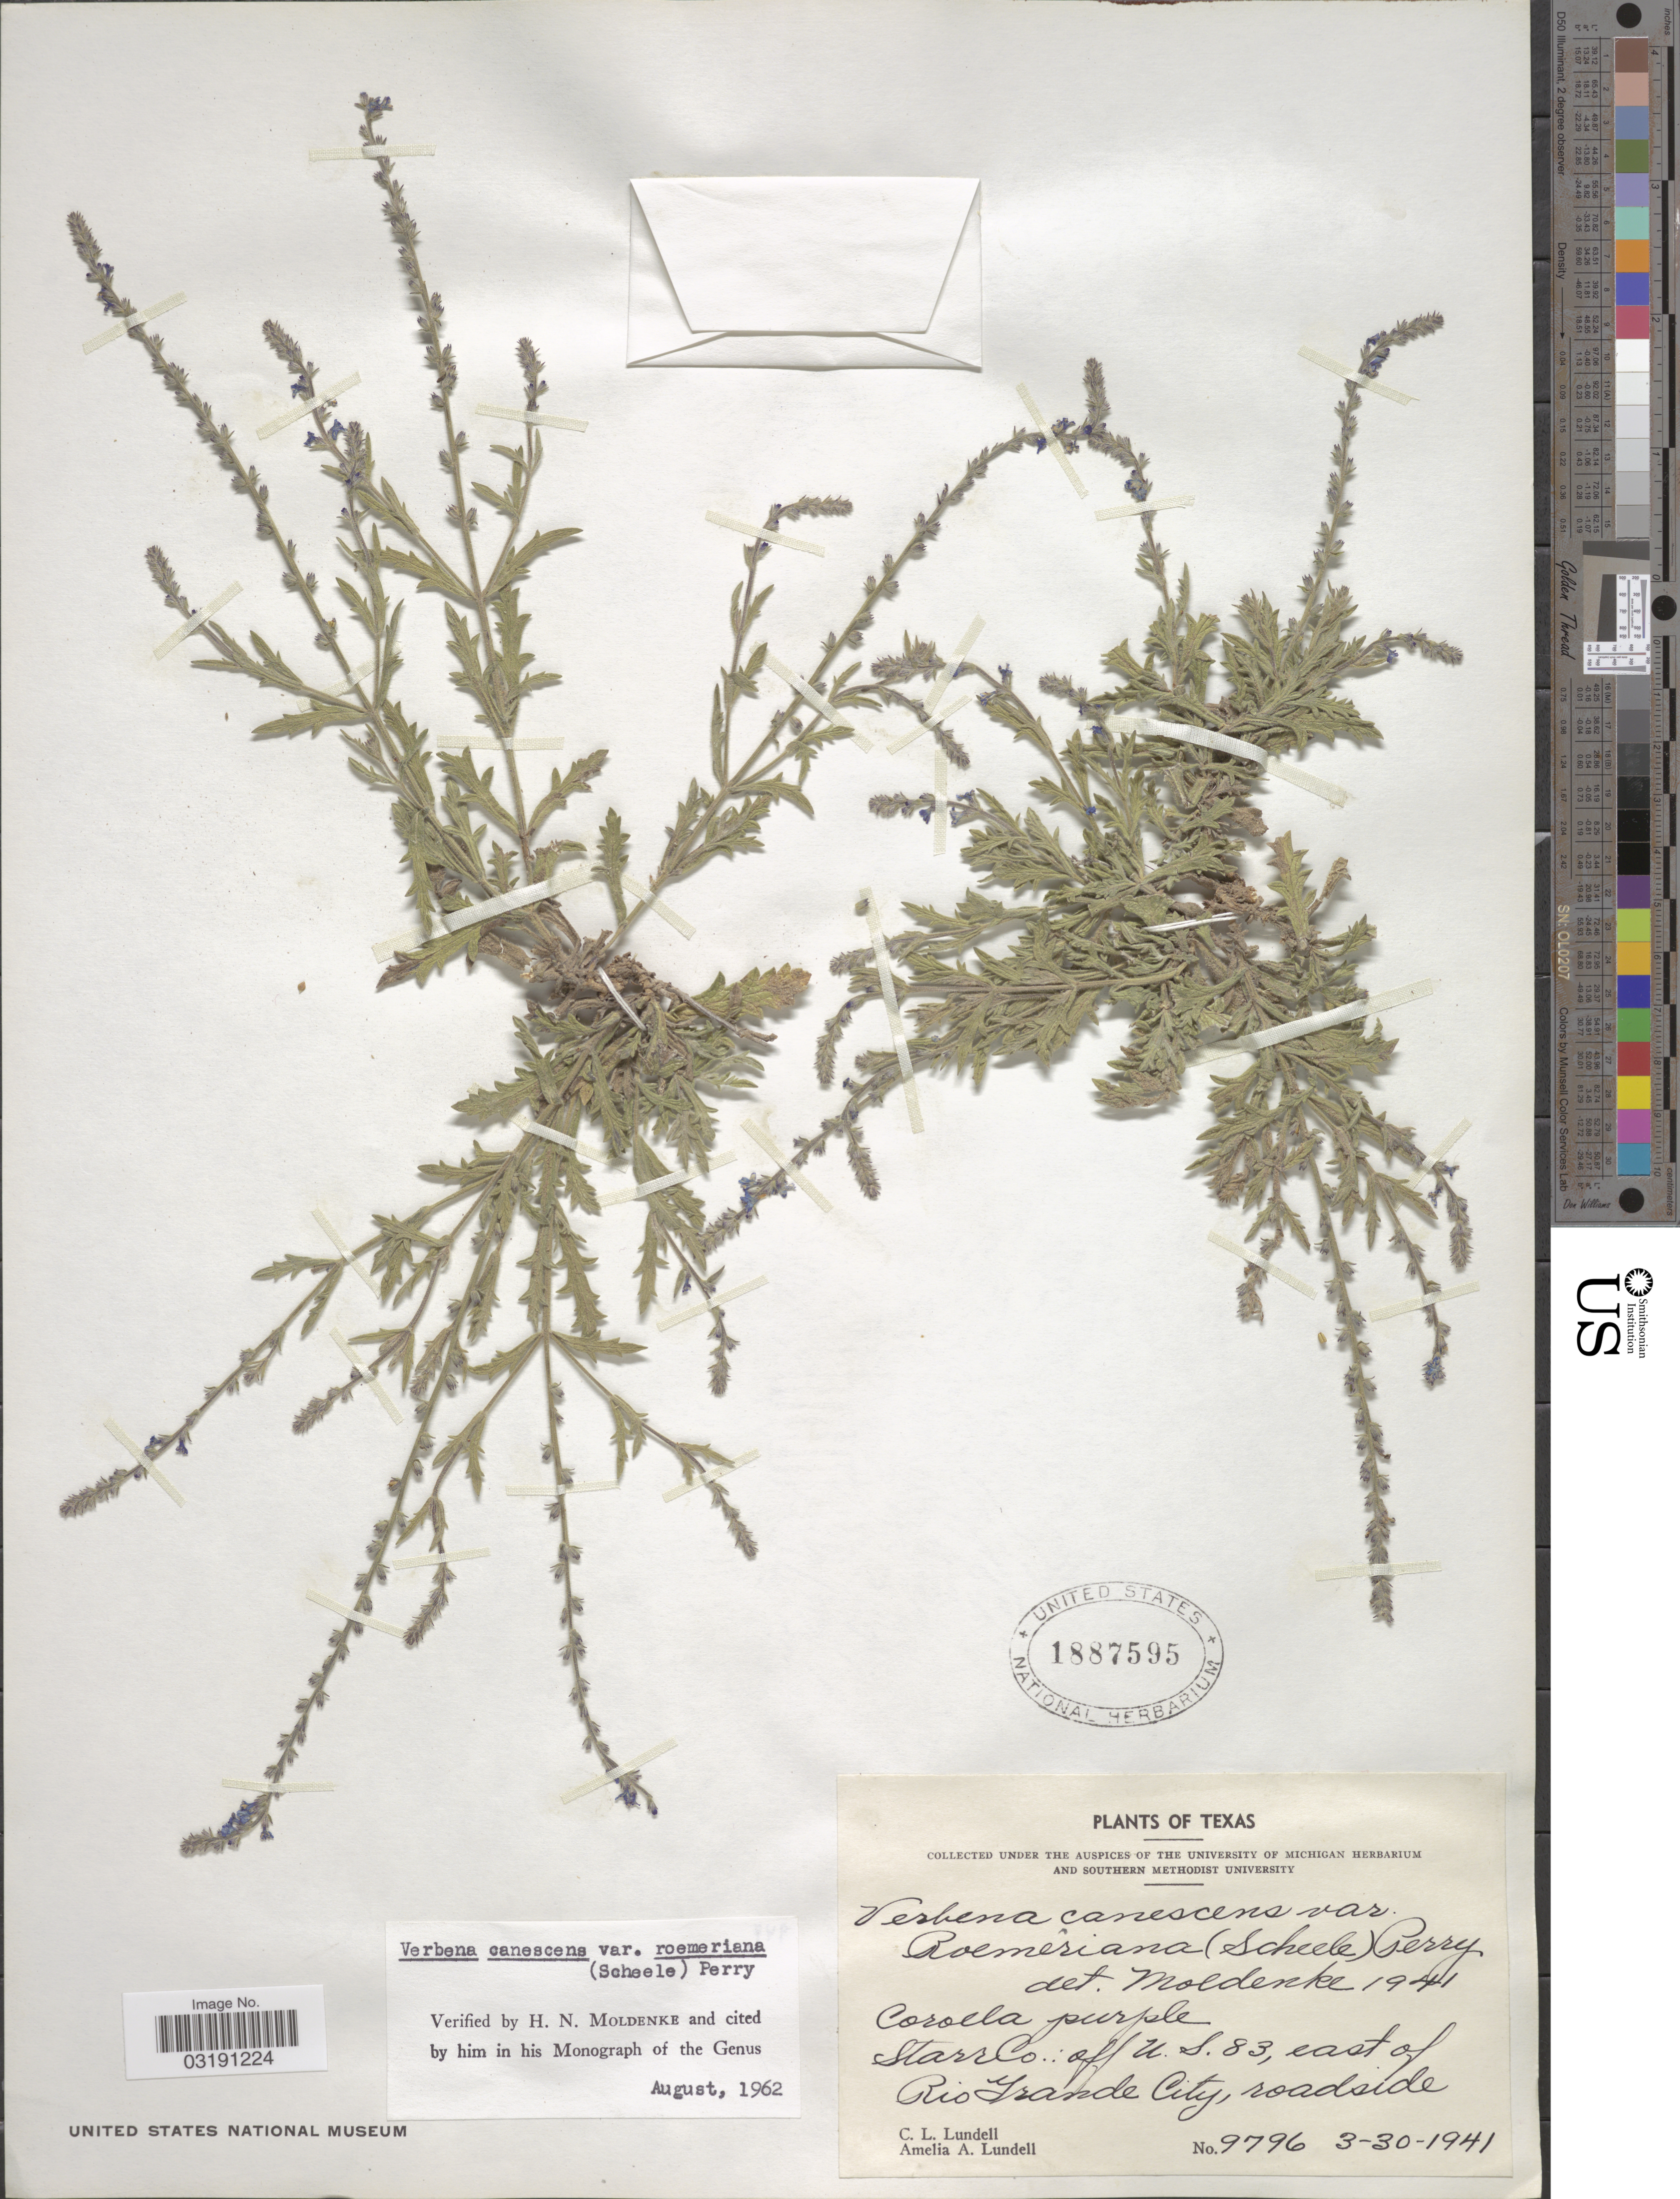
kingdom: Plantae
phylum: Tracheophyta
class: Magnoliopsida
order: Lamiales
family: Verbenaceae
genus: Verbena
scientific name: Verbena canescens var. roemeriana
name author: (Scheele) L.M. Perry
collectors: C. L. Lundell & A. A. Lundell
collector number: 9796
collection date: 1941-03-30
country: United States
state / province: Texas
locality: Starr Co.: off U.S. 83, east of Rio Grande City, roadside.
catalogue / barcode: US 1887595